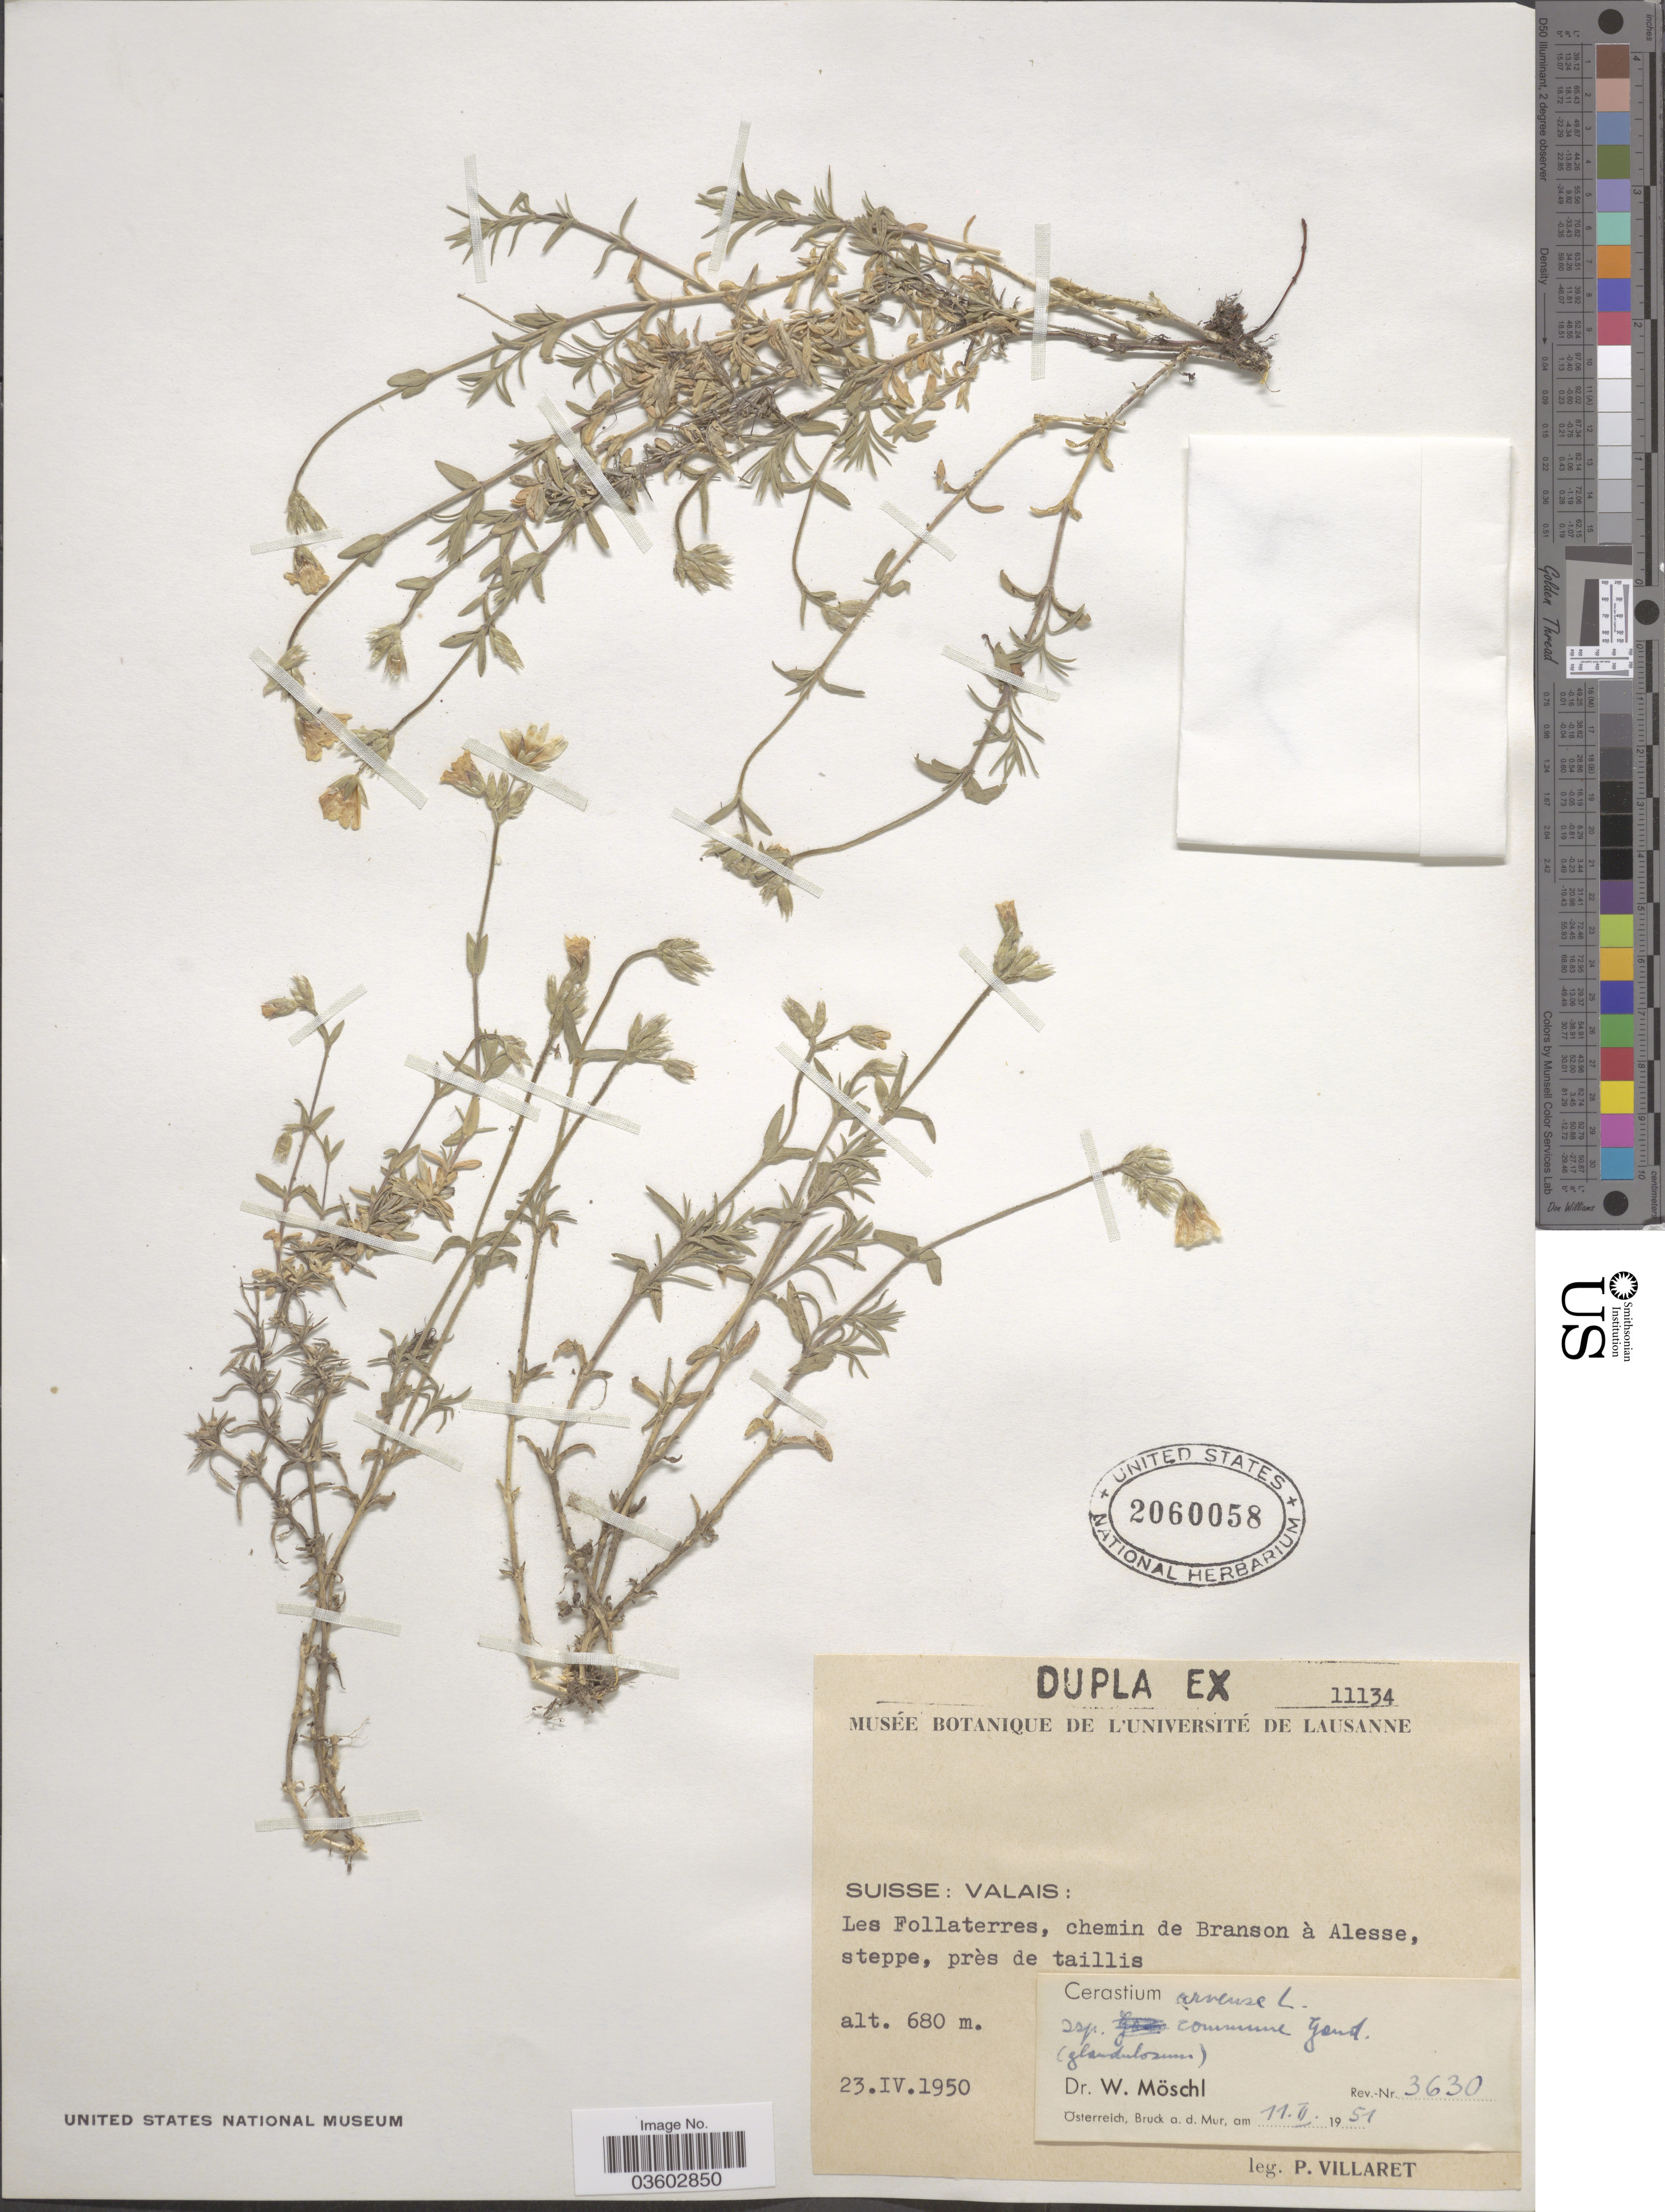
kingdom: Plantae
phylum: Tracheophyta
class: Magnoliopsida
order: Caryophyllales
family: Caryophyllaceae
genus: Cerastium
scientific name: Cerastium arvense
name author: L.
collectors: P. Villaret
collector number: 11134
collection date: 1950-04-23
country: Switzerland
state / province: Valais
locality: Suisse. Les Follaterres, chemin de Branson à Alesse, steppe, près de taillis.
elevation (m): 680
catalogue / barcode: US 2060058